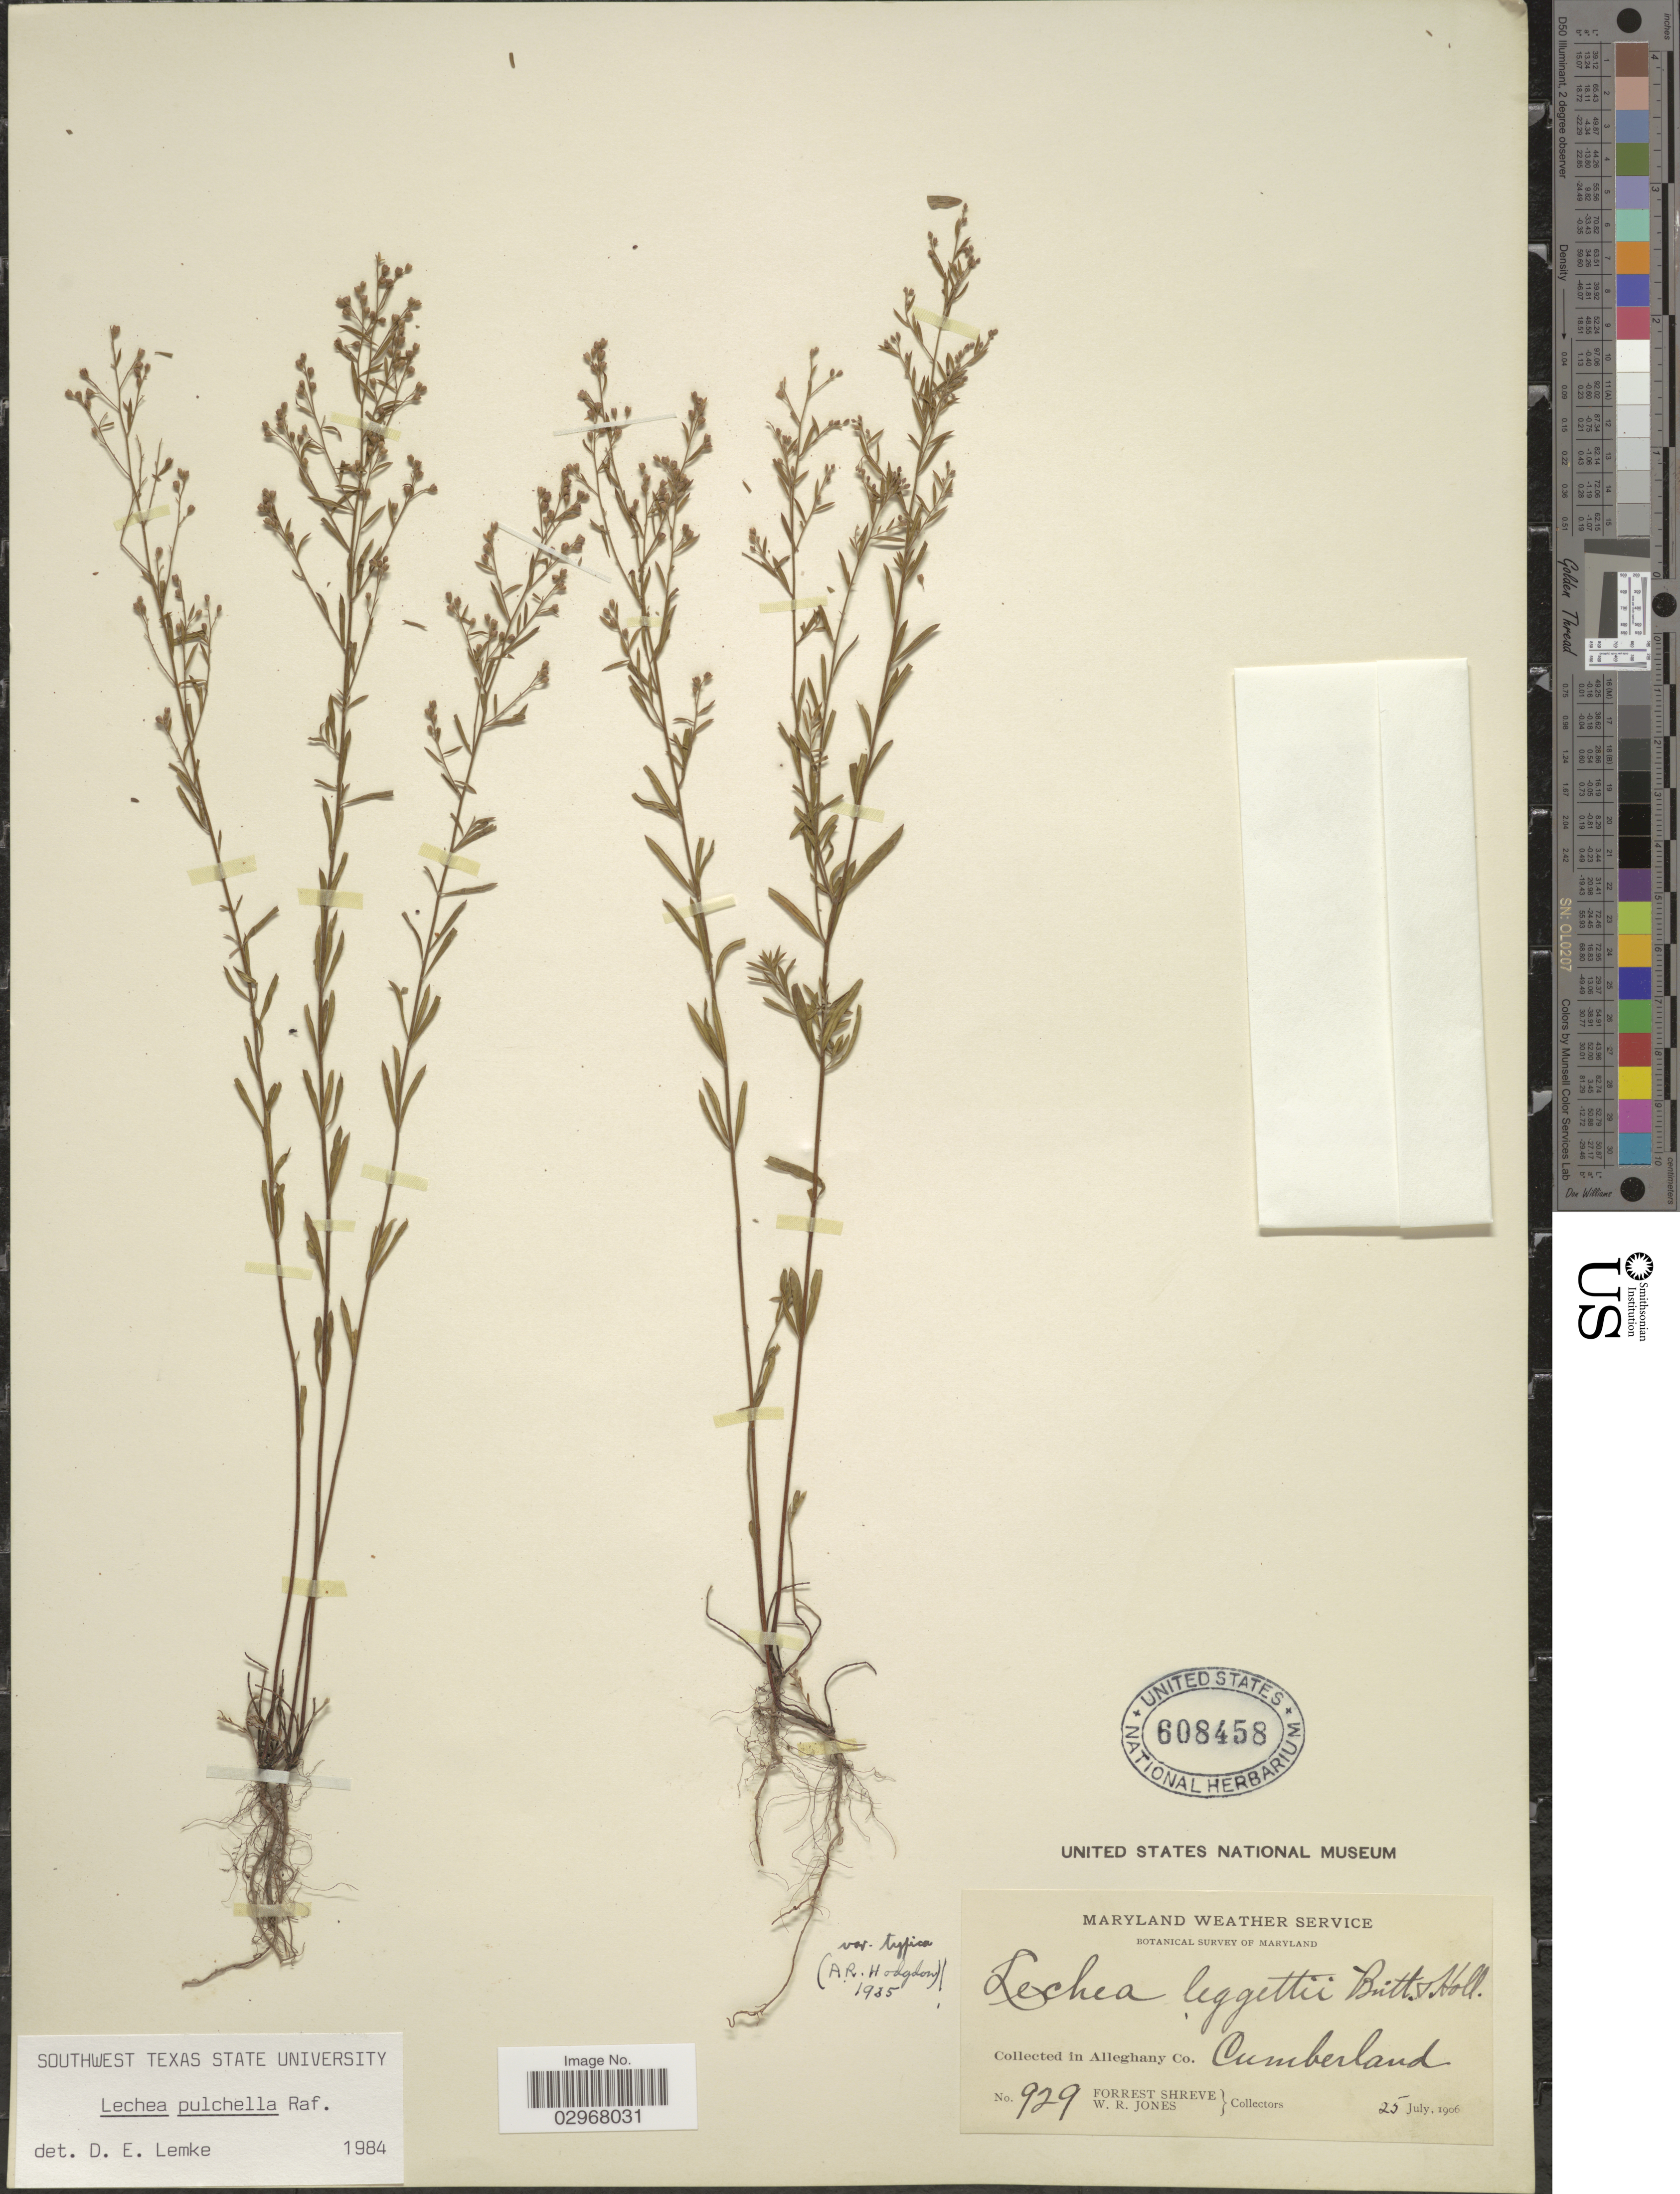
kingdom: Plantae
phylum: Tracheophyta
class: Magnoliopsida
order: Malvales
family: Cistaceae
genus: Lechea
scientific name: Lechea pulchella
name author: Raf.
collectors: F. Shreve & W. R. Jones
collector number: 929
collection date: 1906-07-25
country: United States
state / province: Maryland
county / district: Allegany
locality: In Alleghany Co. Cumberland.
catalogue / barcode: US 608458